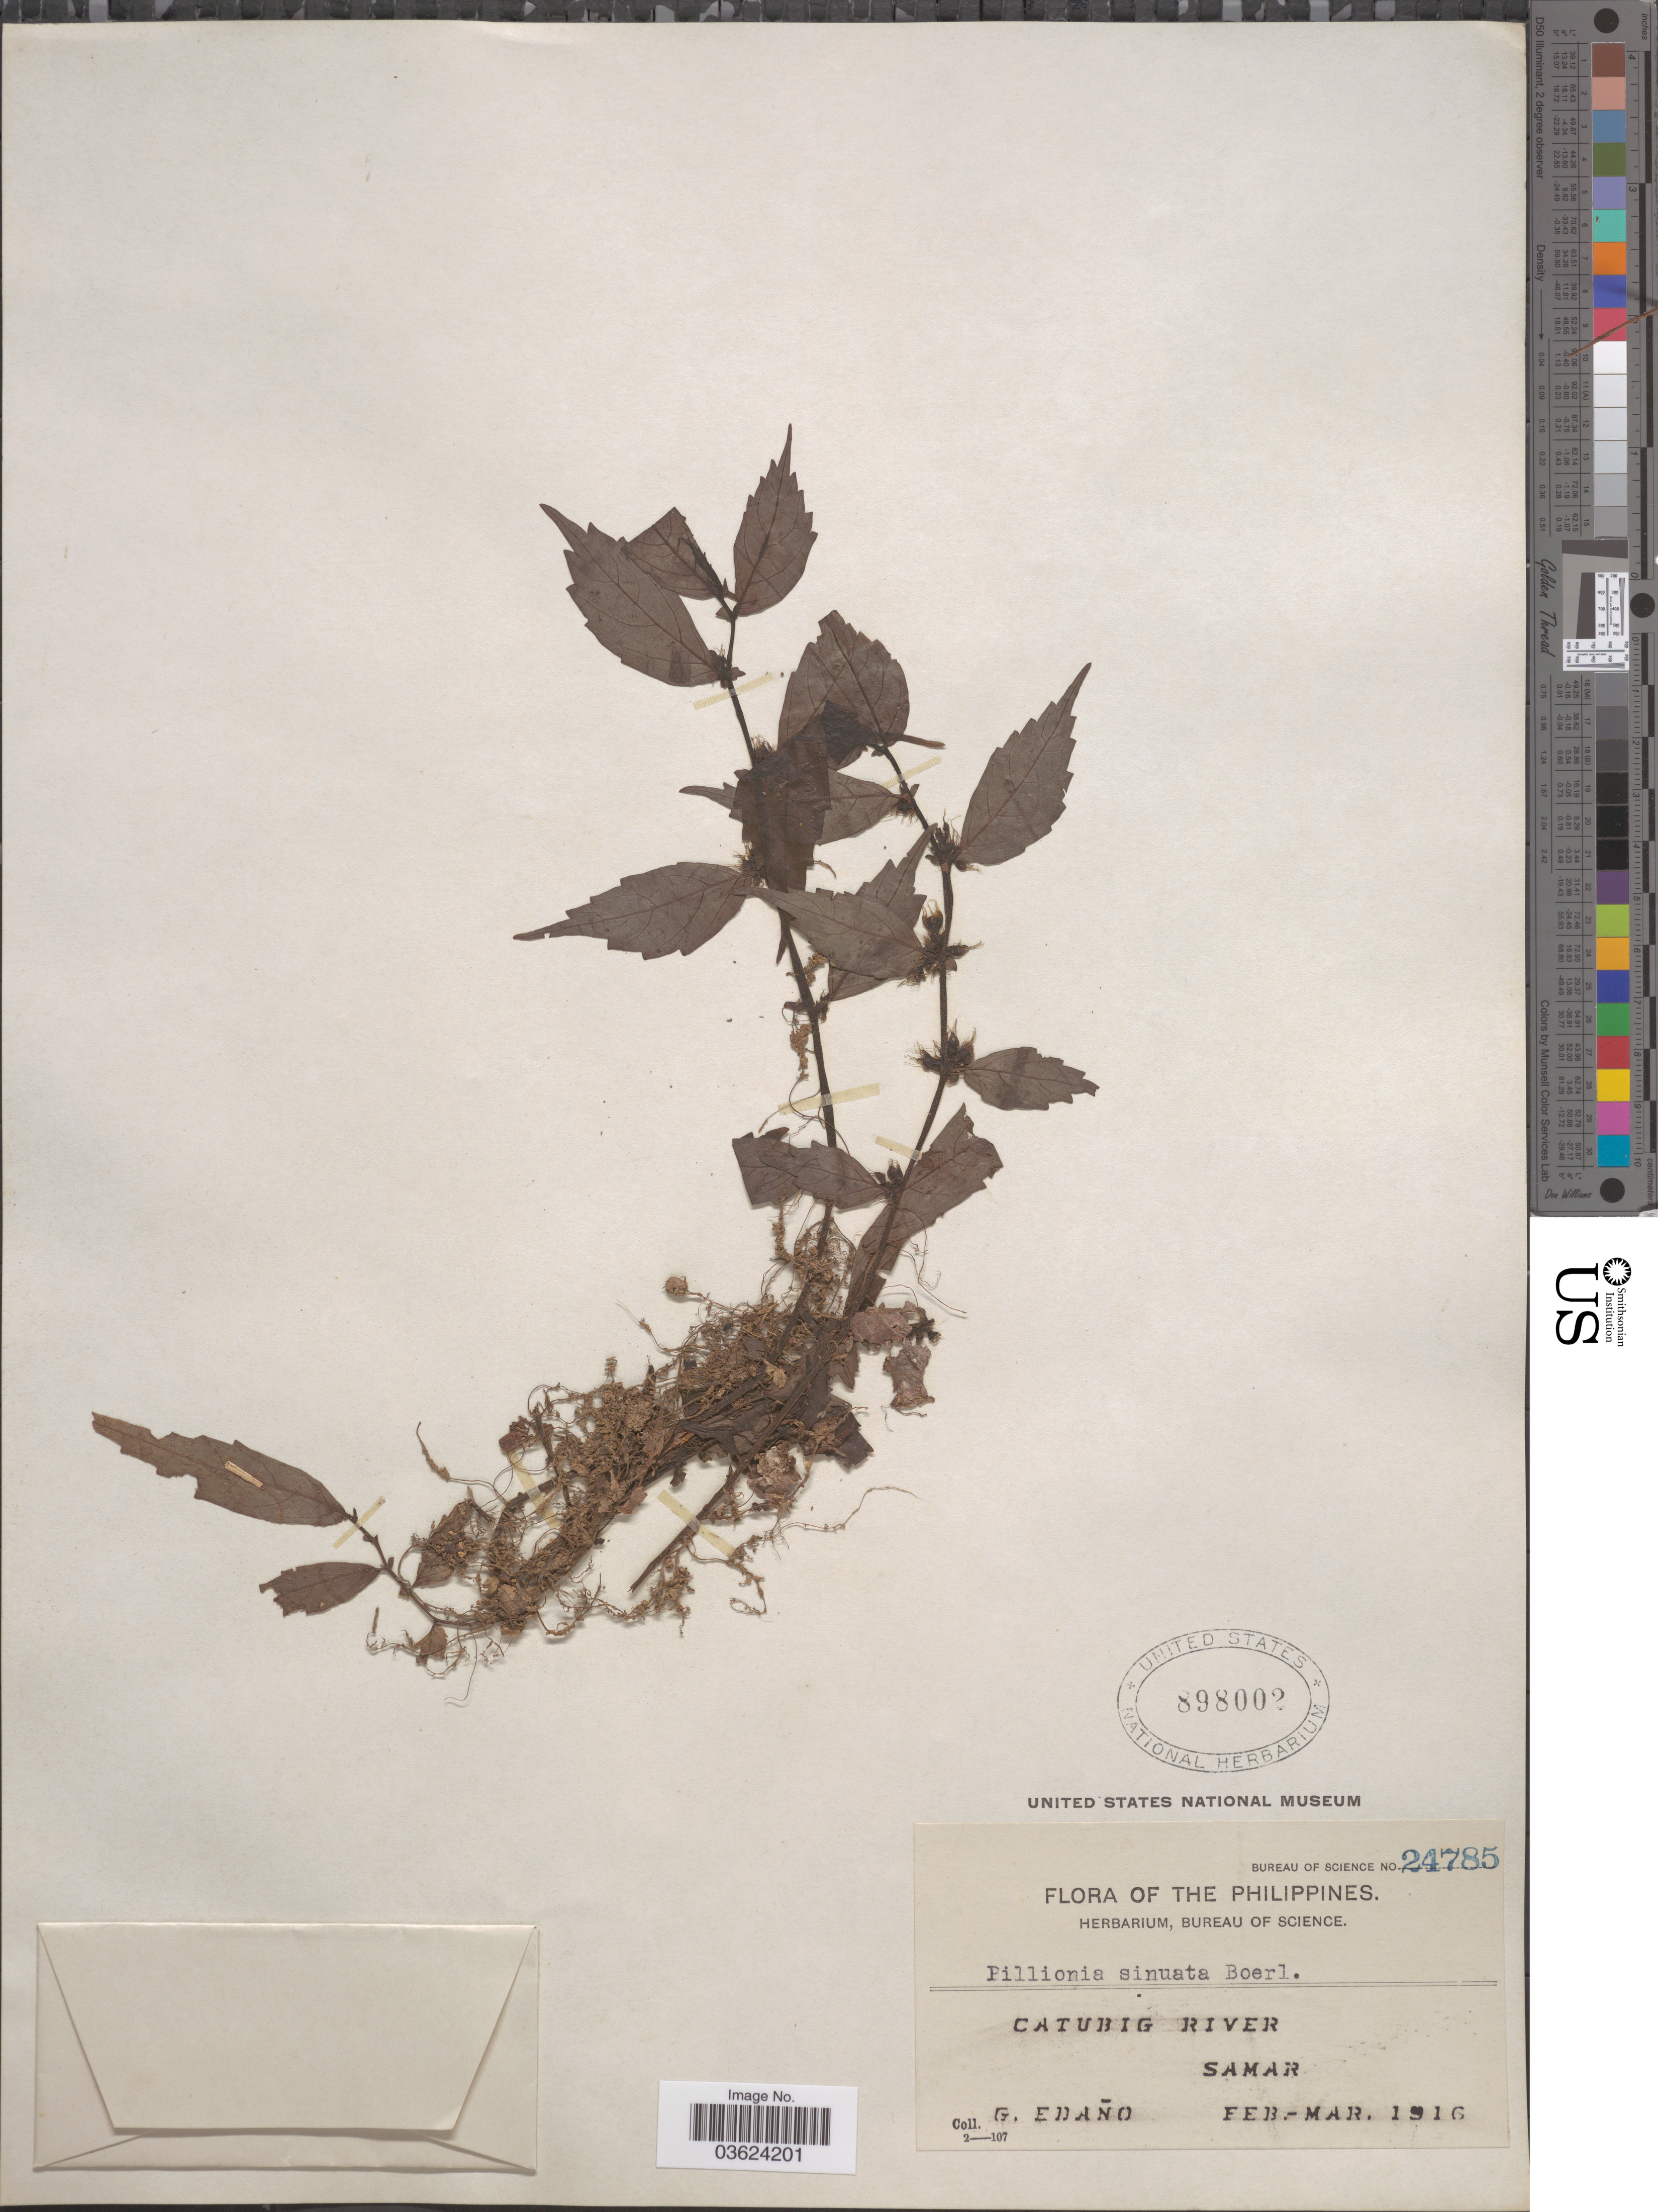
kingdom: Plantae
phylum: Tracheophyta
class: Magnoliopsida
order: Rosales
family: Urticaceae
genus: Elatostema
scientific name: Elatostema sinuatum var. sinuatum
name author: (Blume) Hassk.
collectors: G. Edaño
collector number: Bureau of Science 24785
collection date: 1916-02/1916-03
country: Philippines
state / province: Eastern Visayas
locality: Catubig River. Samar.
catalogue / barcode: US 898002